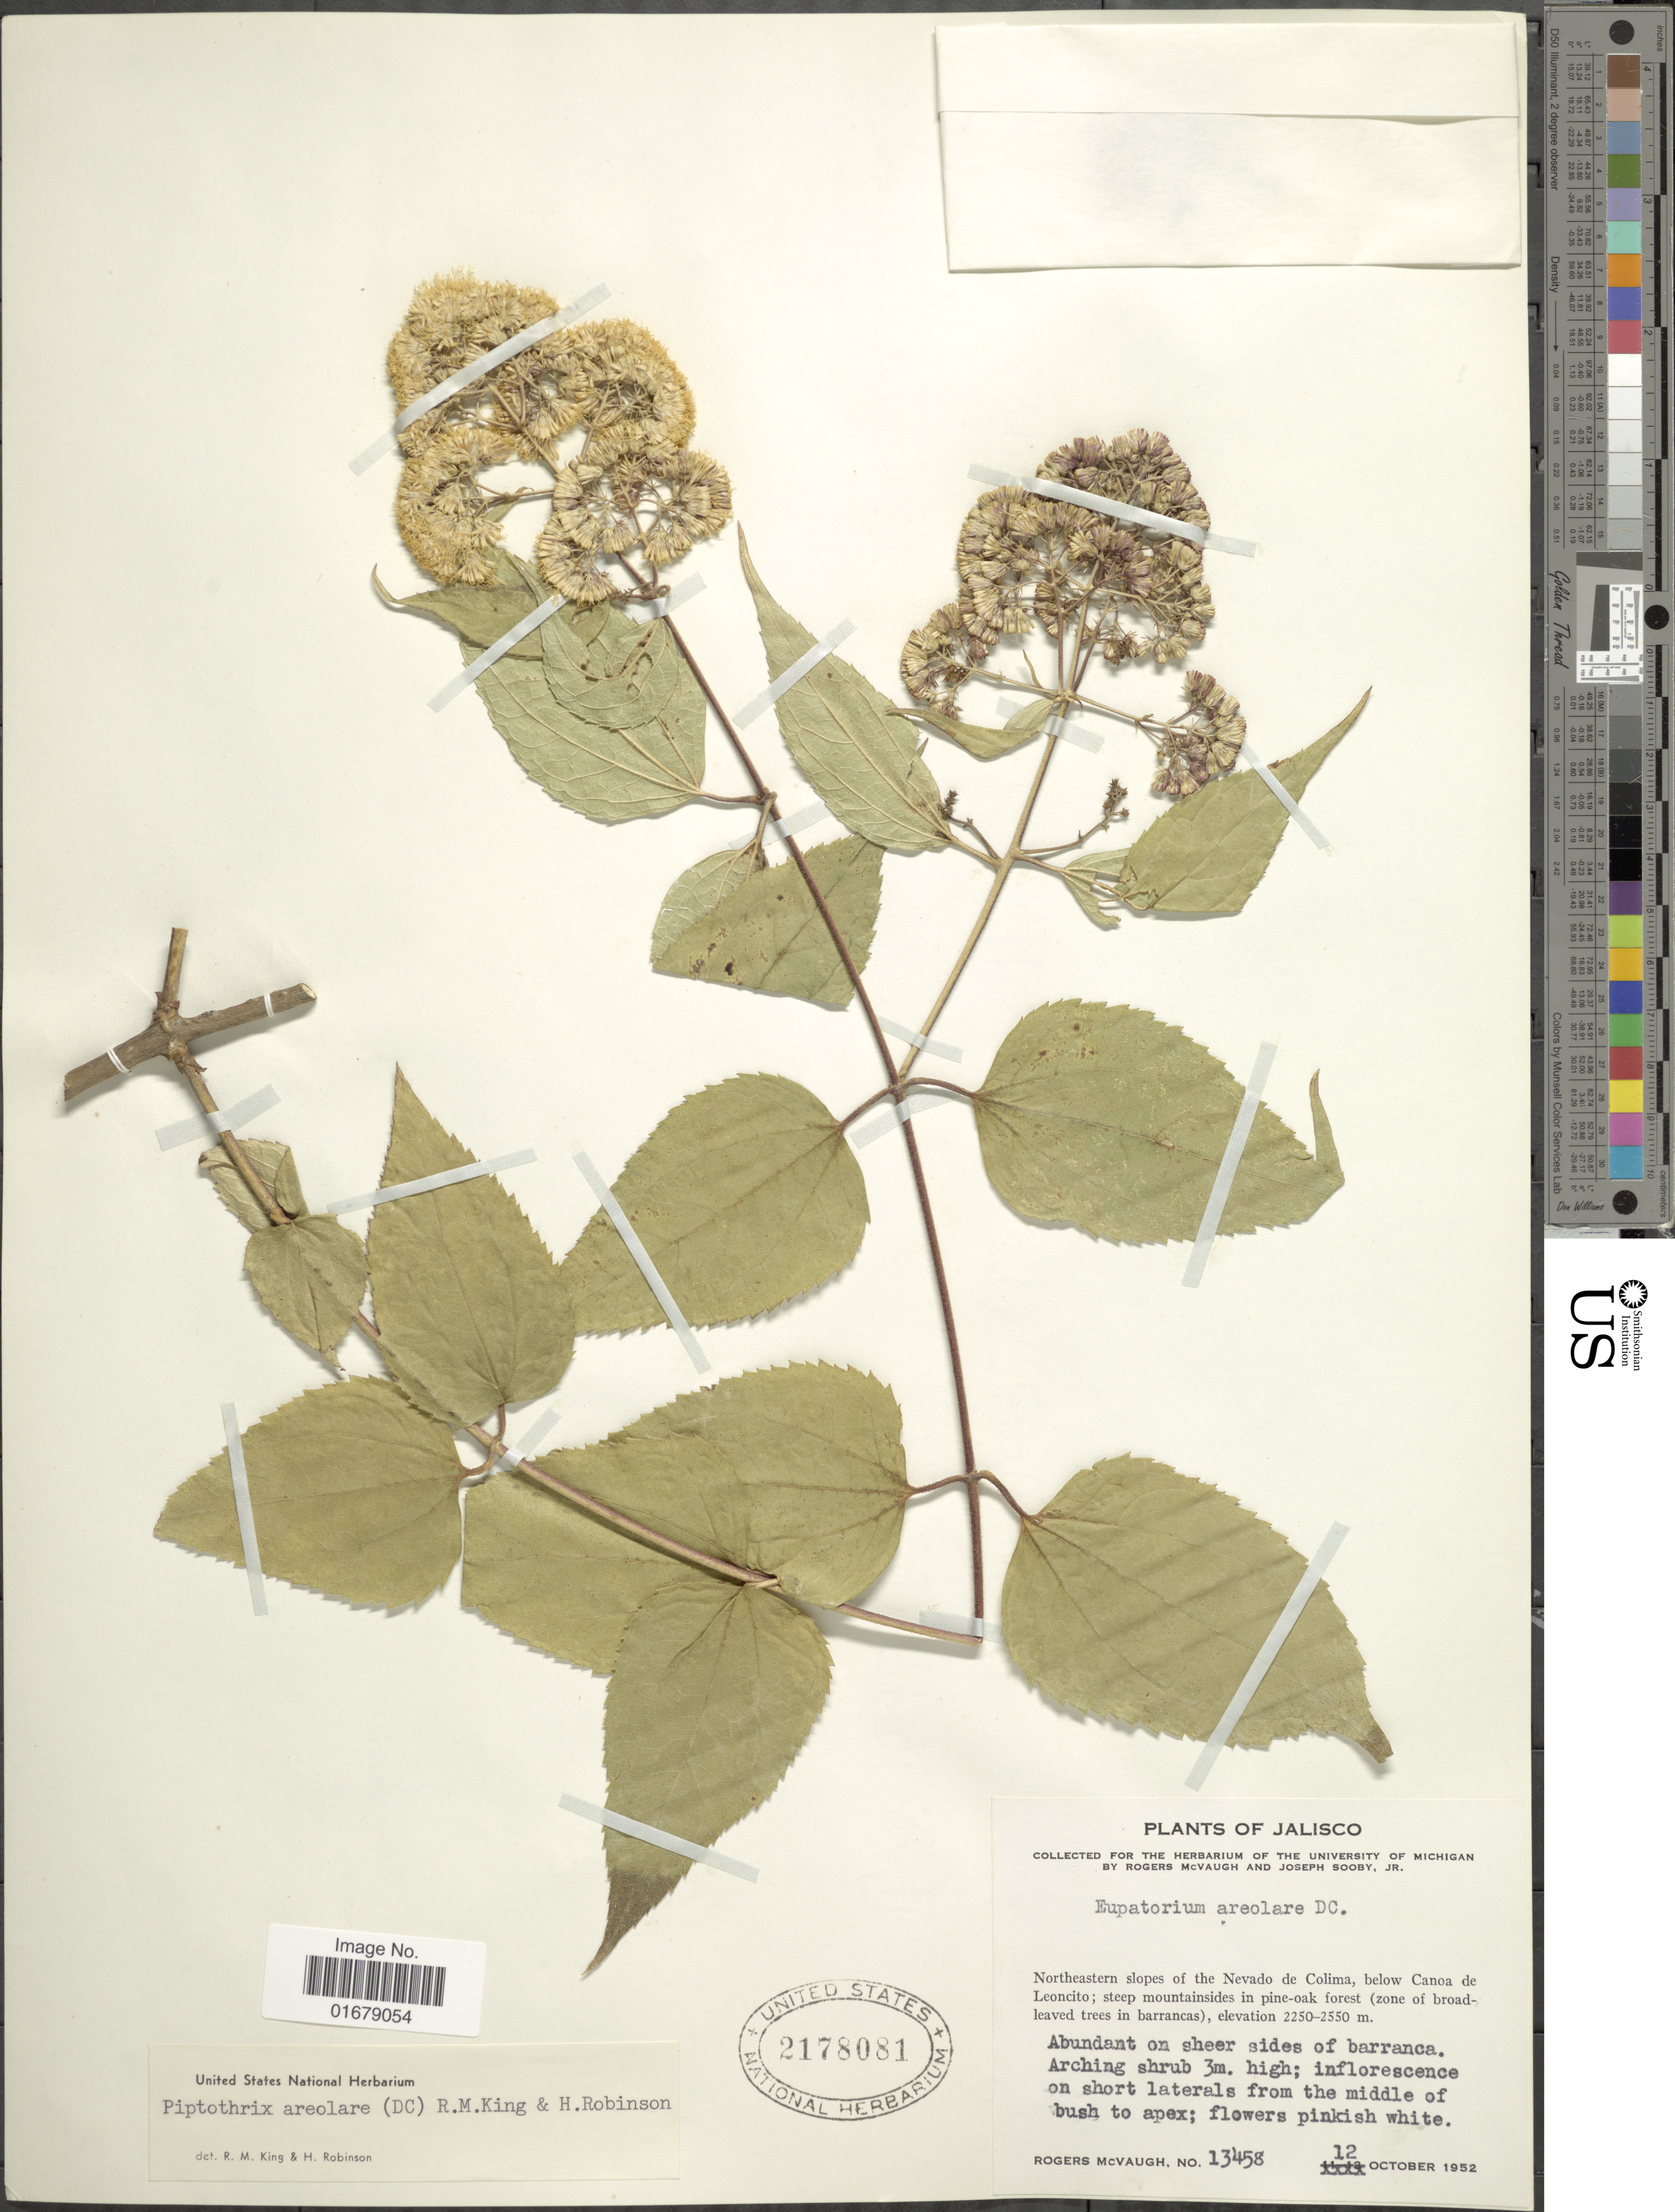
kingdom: Plantae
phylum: Tracheophyta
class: Magnoliopsida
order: Asterales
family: Asteraceae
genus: Piptothrix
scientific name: Piptothrix areolaris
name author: (DC.) R.M. King & H. Rob.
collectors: R. McVaugh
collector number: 13458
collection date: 1952-10-12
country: Mexico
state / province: Jalisco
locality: Jalisco. Northeastern slopes of the Nevado de Colima, below Canoa de Leoncito; steep mountainsides in pine-oak forest (zone of broad-leaved trees in barrancas)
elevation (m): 2250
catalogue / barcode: US 2178081